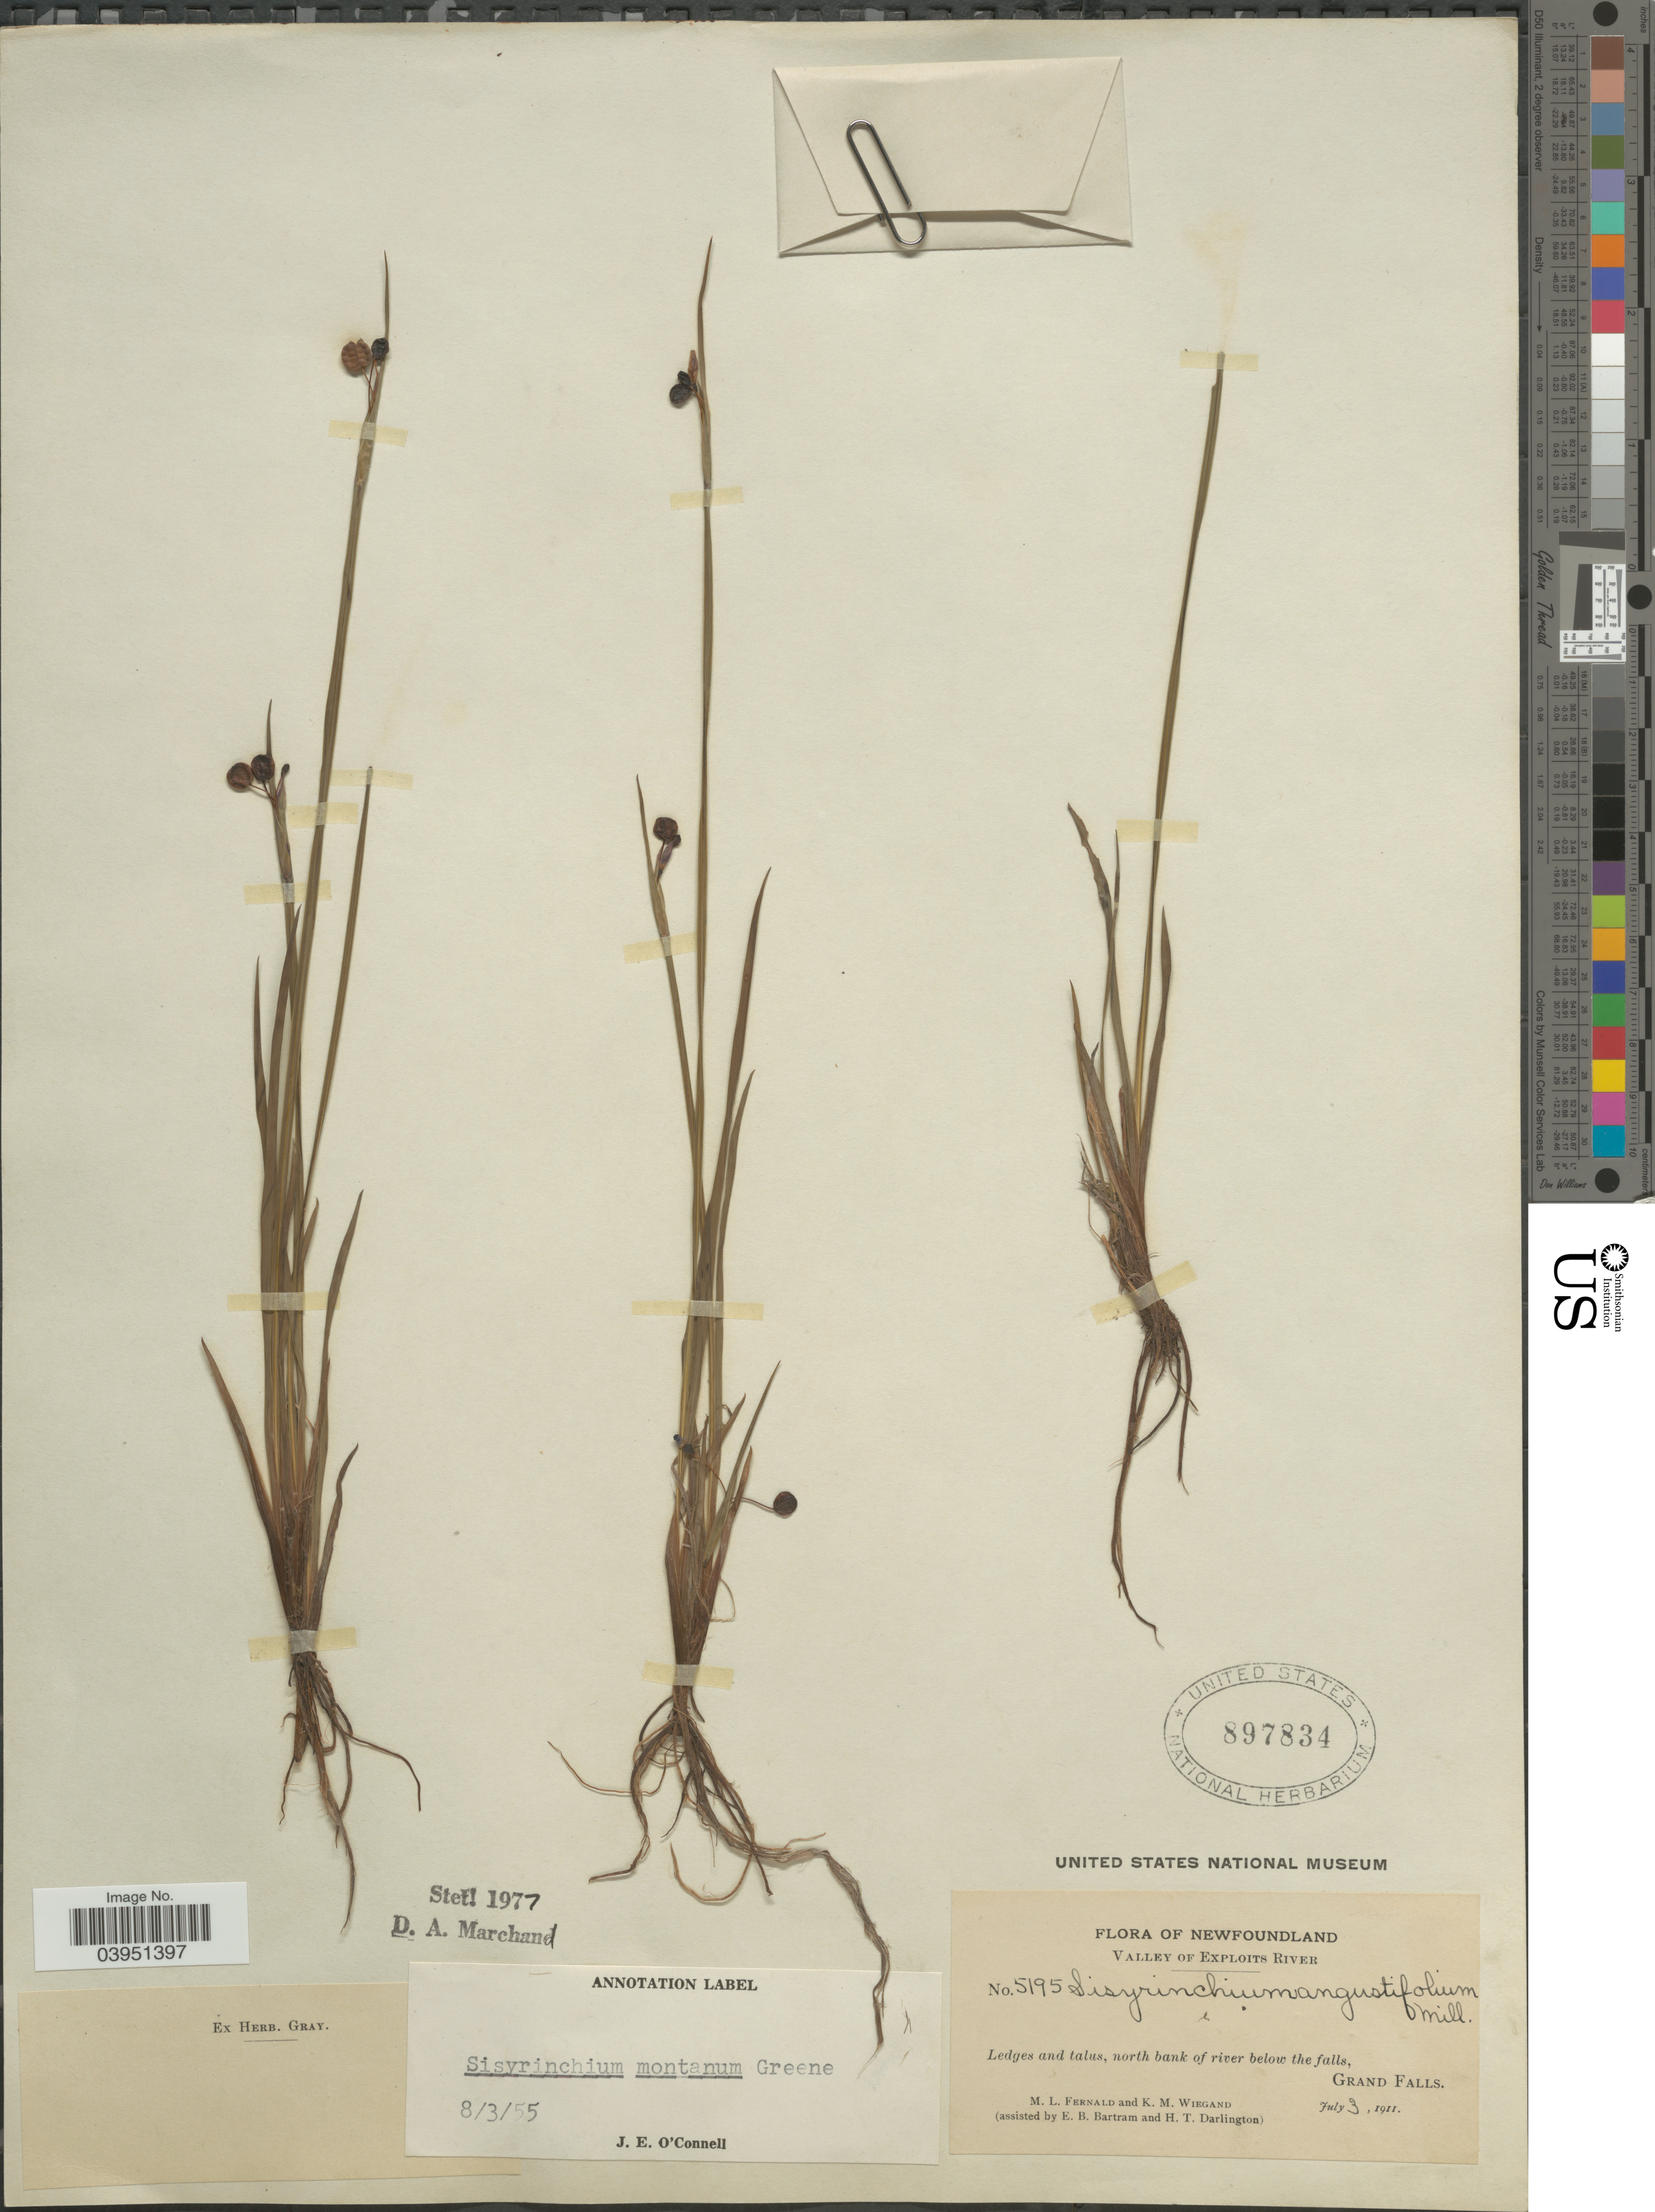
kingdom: Plantae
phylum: Tracheophyta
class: Liliopsida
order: Asparagales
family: Iridaceae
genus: Sisyrinchium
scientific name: Sisyrinchium montanum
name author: Greene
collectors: M. L. Fernald, K. M. Wiegand, E. B. Bartram & H. Darlington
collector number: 5195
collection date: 1911-07-03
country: Canada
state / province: Newfoundland and Labrador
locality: Valley of Exploits River. North bank of river below the falls, Grand Falls.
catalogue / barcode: US 897834